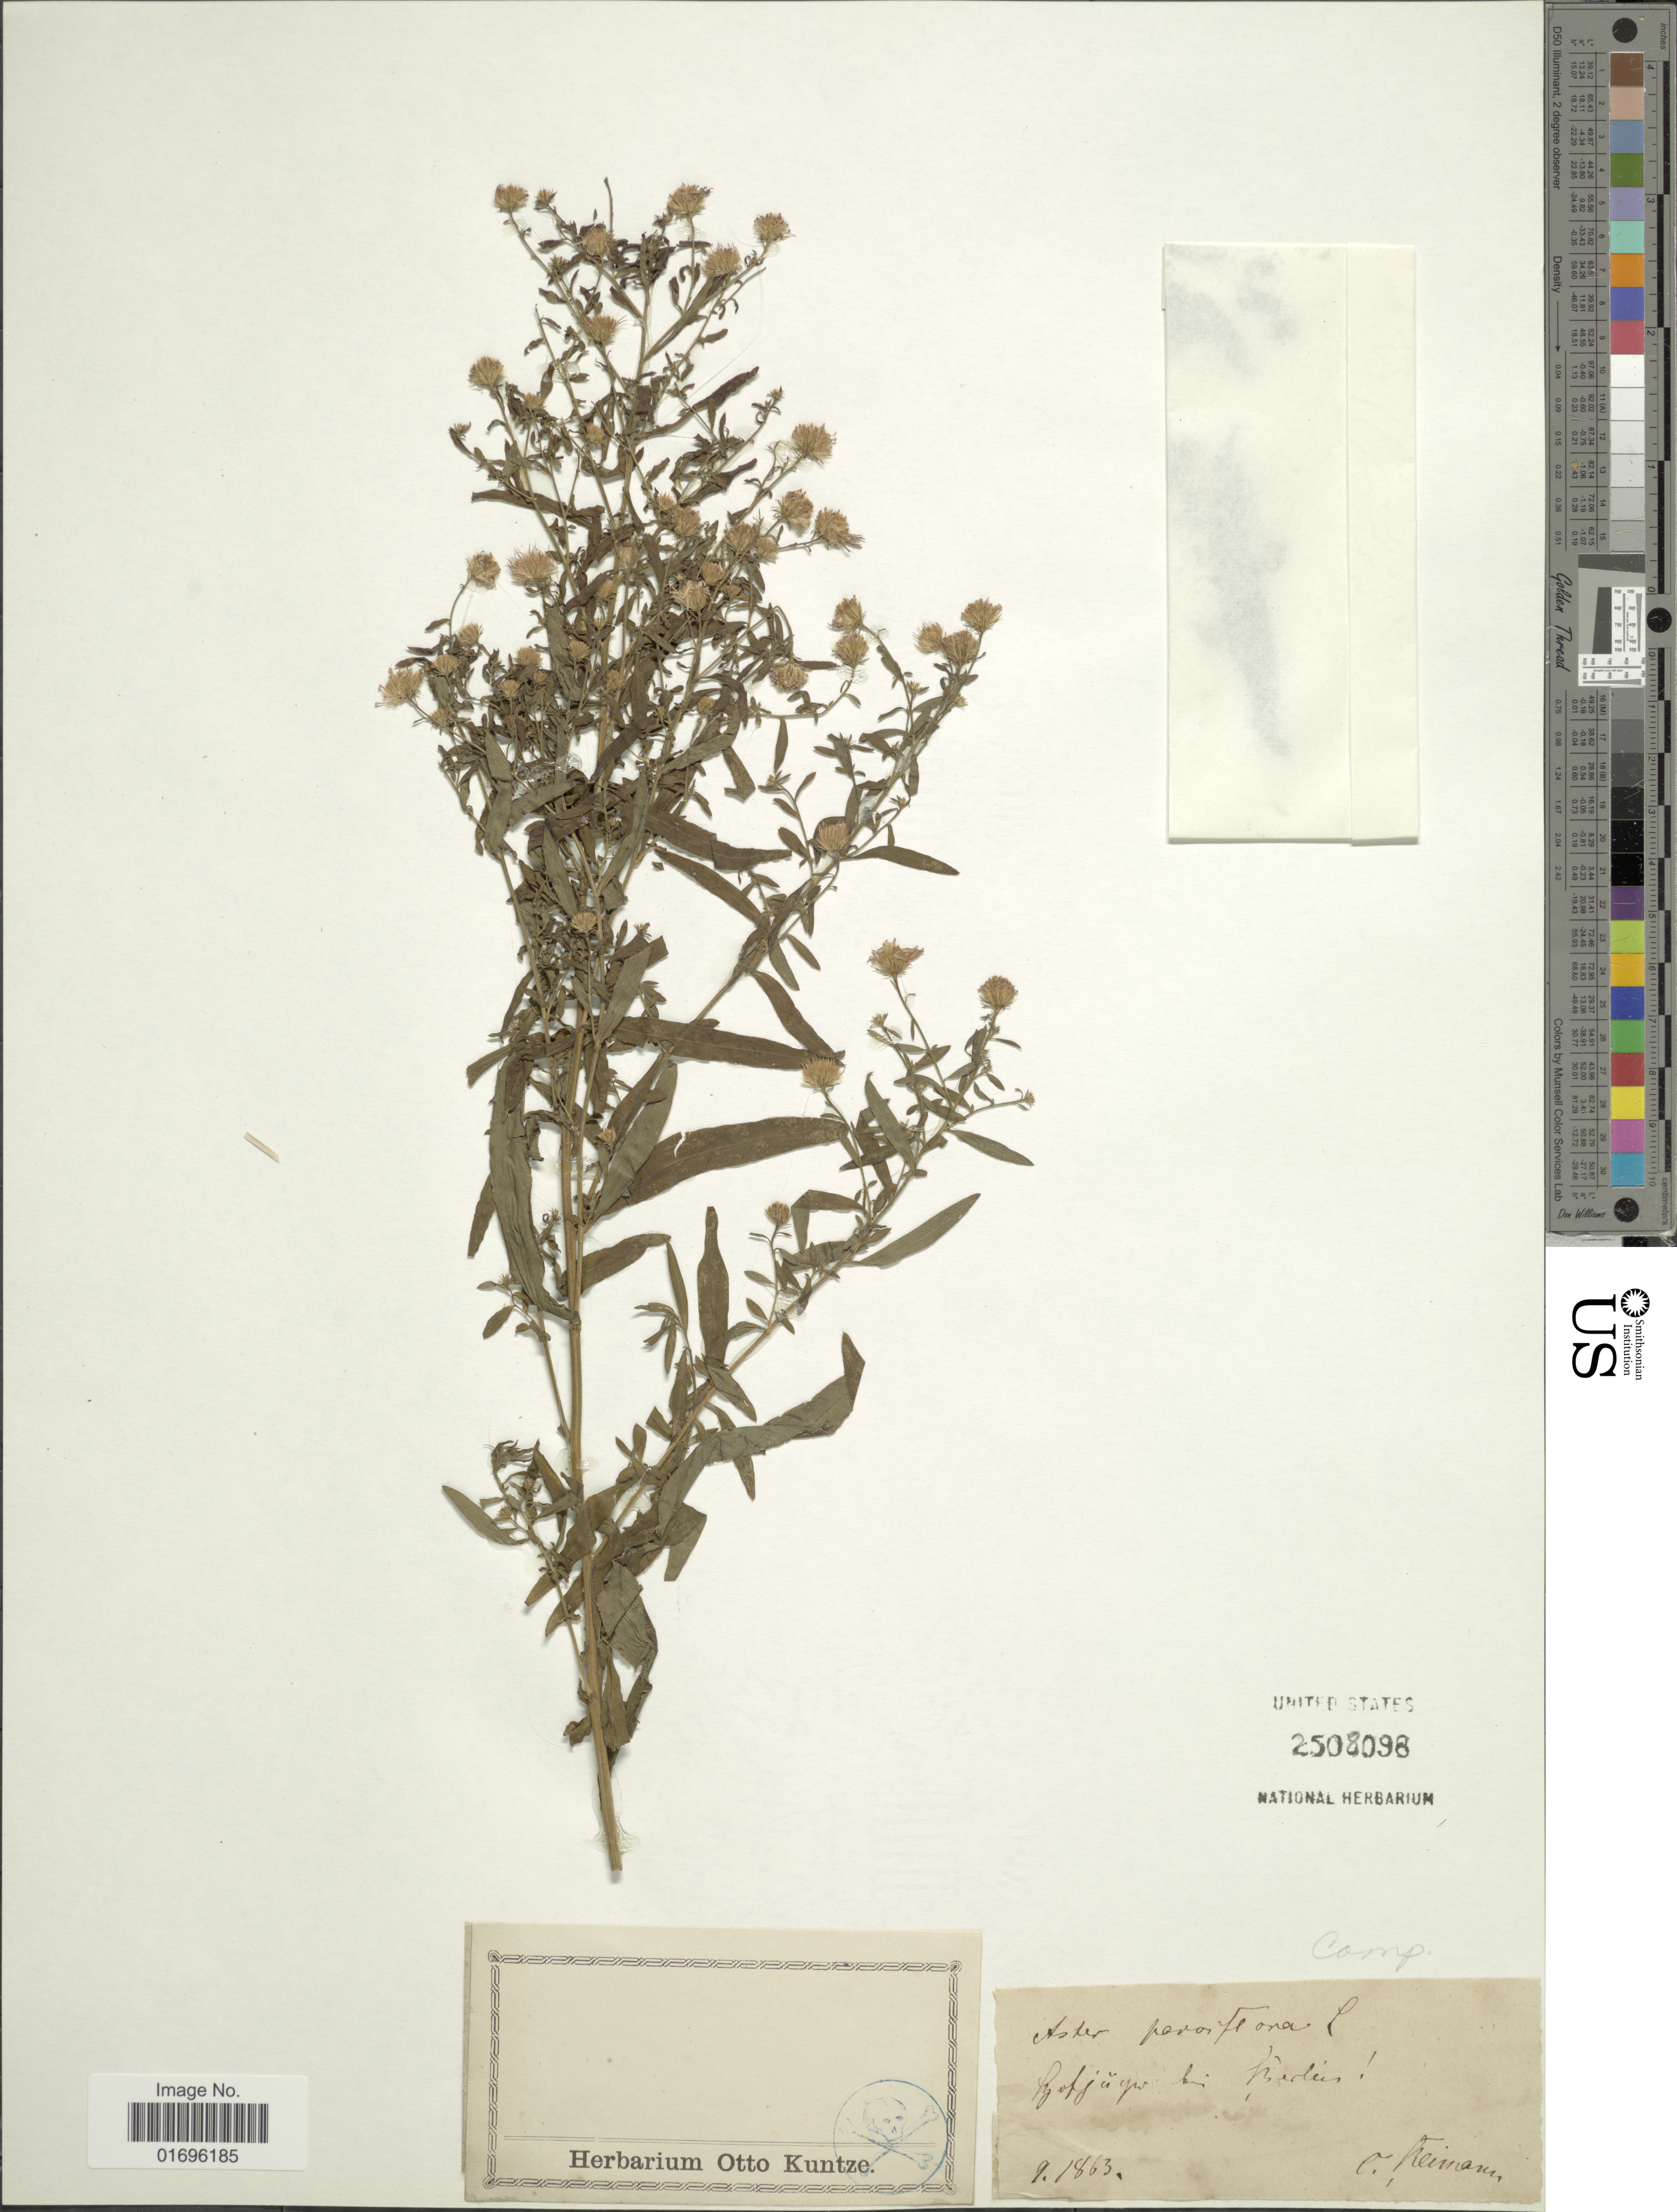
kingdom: Plantae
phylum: Tracheophyta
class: Magnoliopsida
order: Asterales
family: Asteraceae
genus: Aster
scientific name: Aster parviflorus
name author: Nees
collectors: C. Heimann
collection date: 1863-09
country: Germany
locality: [illegible text] bei Berleis[interpreted]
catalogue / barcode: US 2508098